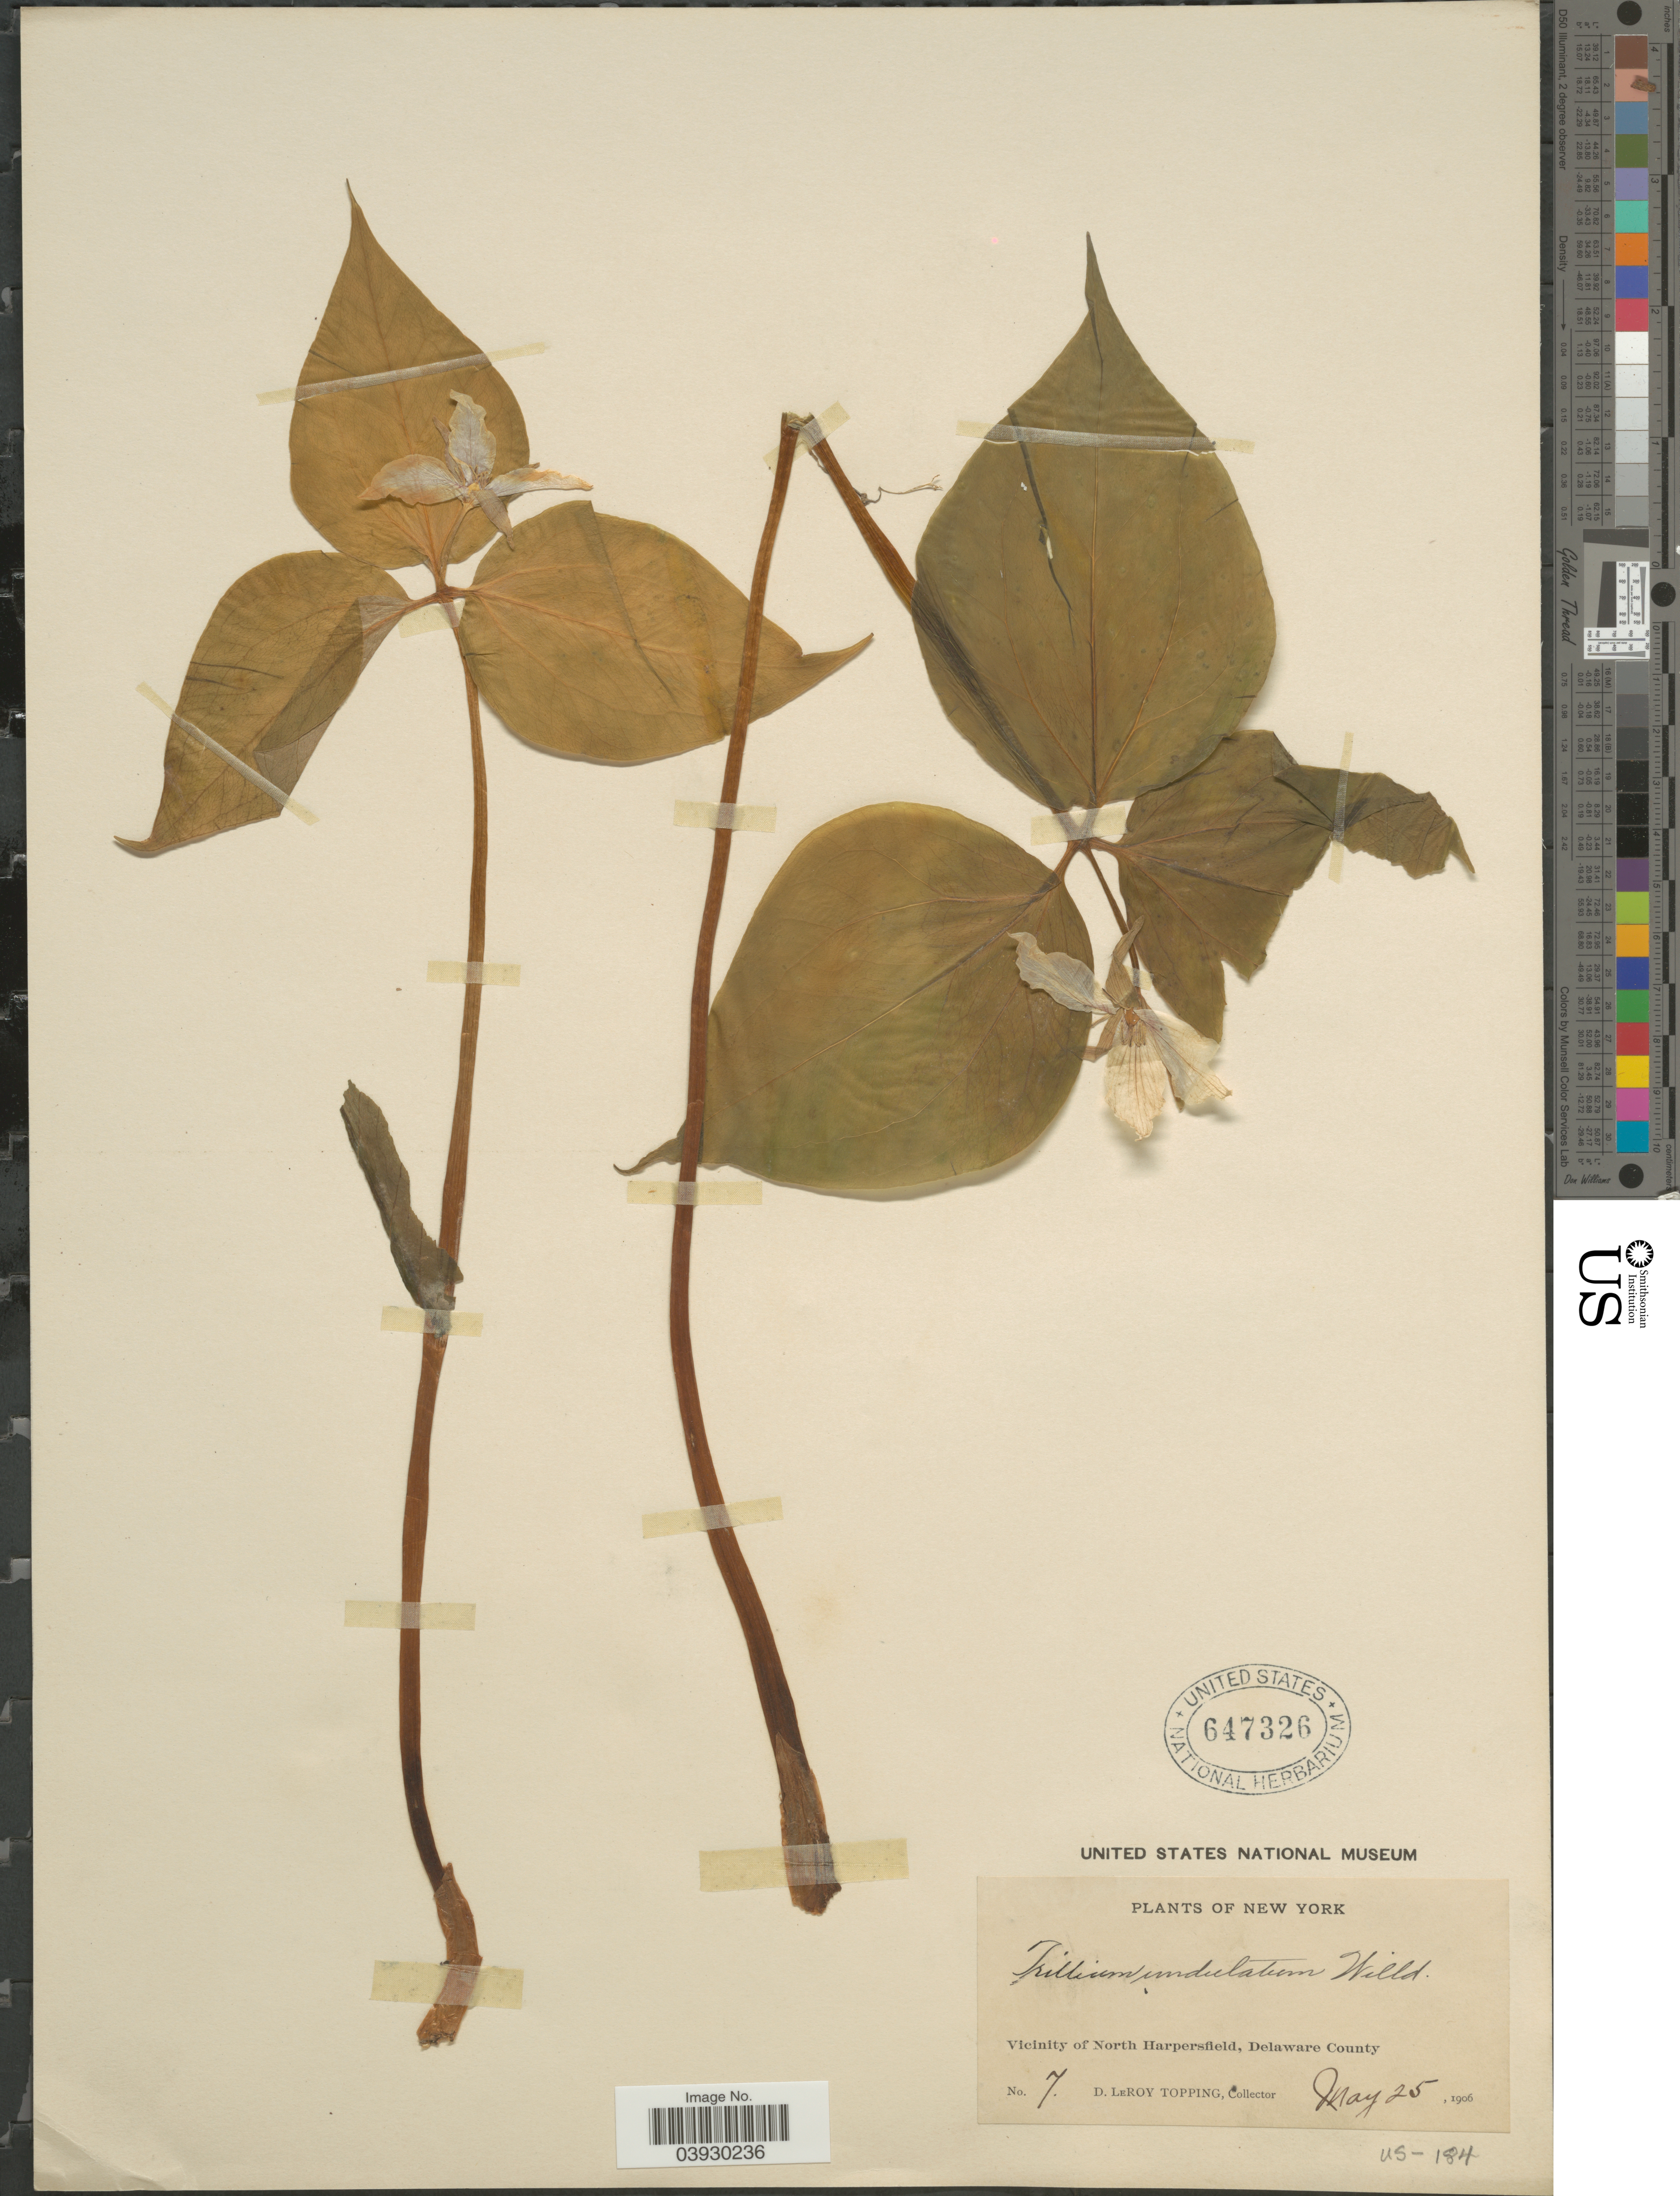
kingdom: Plantae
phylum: Tracheophyta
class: Liliopsida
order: Liliales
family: Melanthiaceae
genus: Trillium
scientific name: Trillium undulatum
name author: Willd.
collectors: D. L. Topping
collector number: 7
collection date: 1906-05-25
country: United States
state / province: New York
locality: Vicinity of North Harpersfield, Delawate County.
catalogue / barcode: US 647326